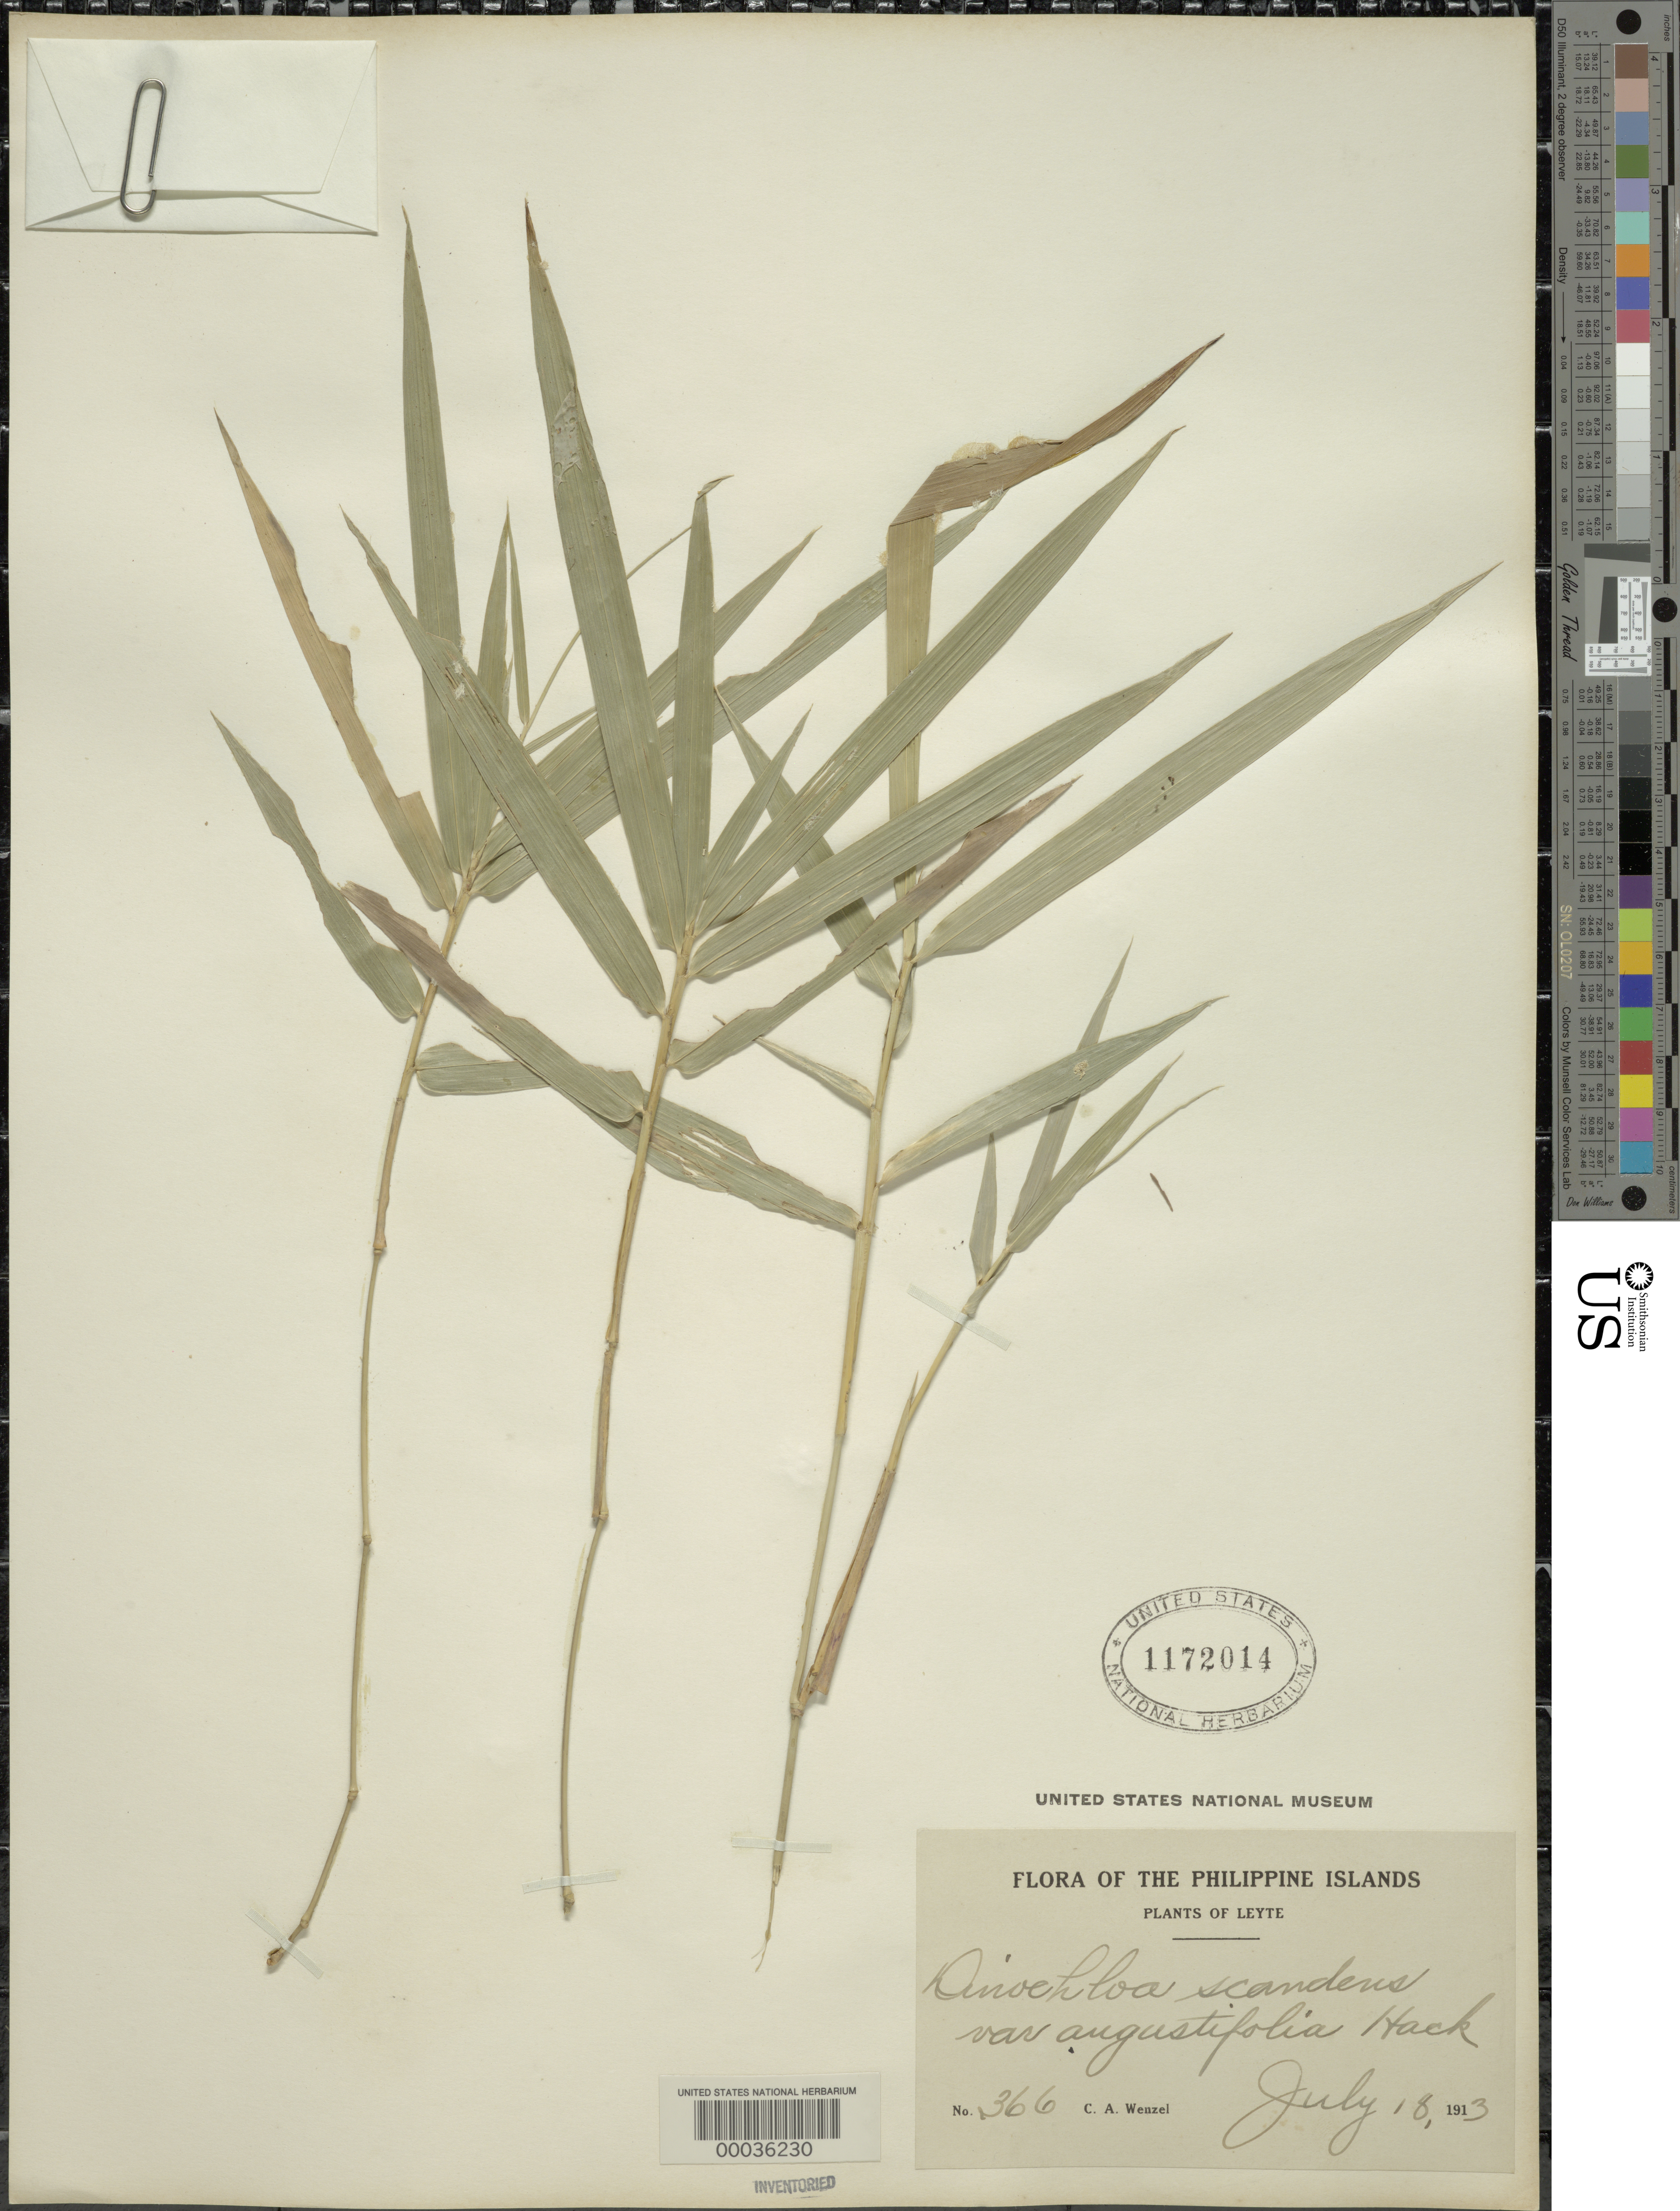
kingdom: Plantae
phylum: Tracheophyta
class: Liliopsida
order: Poales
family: Poaceae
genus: Dinochloa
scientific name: Dinochloa scandens var. angustifolia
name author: Hack. ex Merr.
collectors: C. Wenzel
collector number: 366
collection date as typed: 18 Jul 1913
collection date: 1913-07-18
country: Philippines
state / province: Eastern Visayas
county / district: Leyte / Southern Leyte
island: Leyte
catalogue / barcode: US 1172014